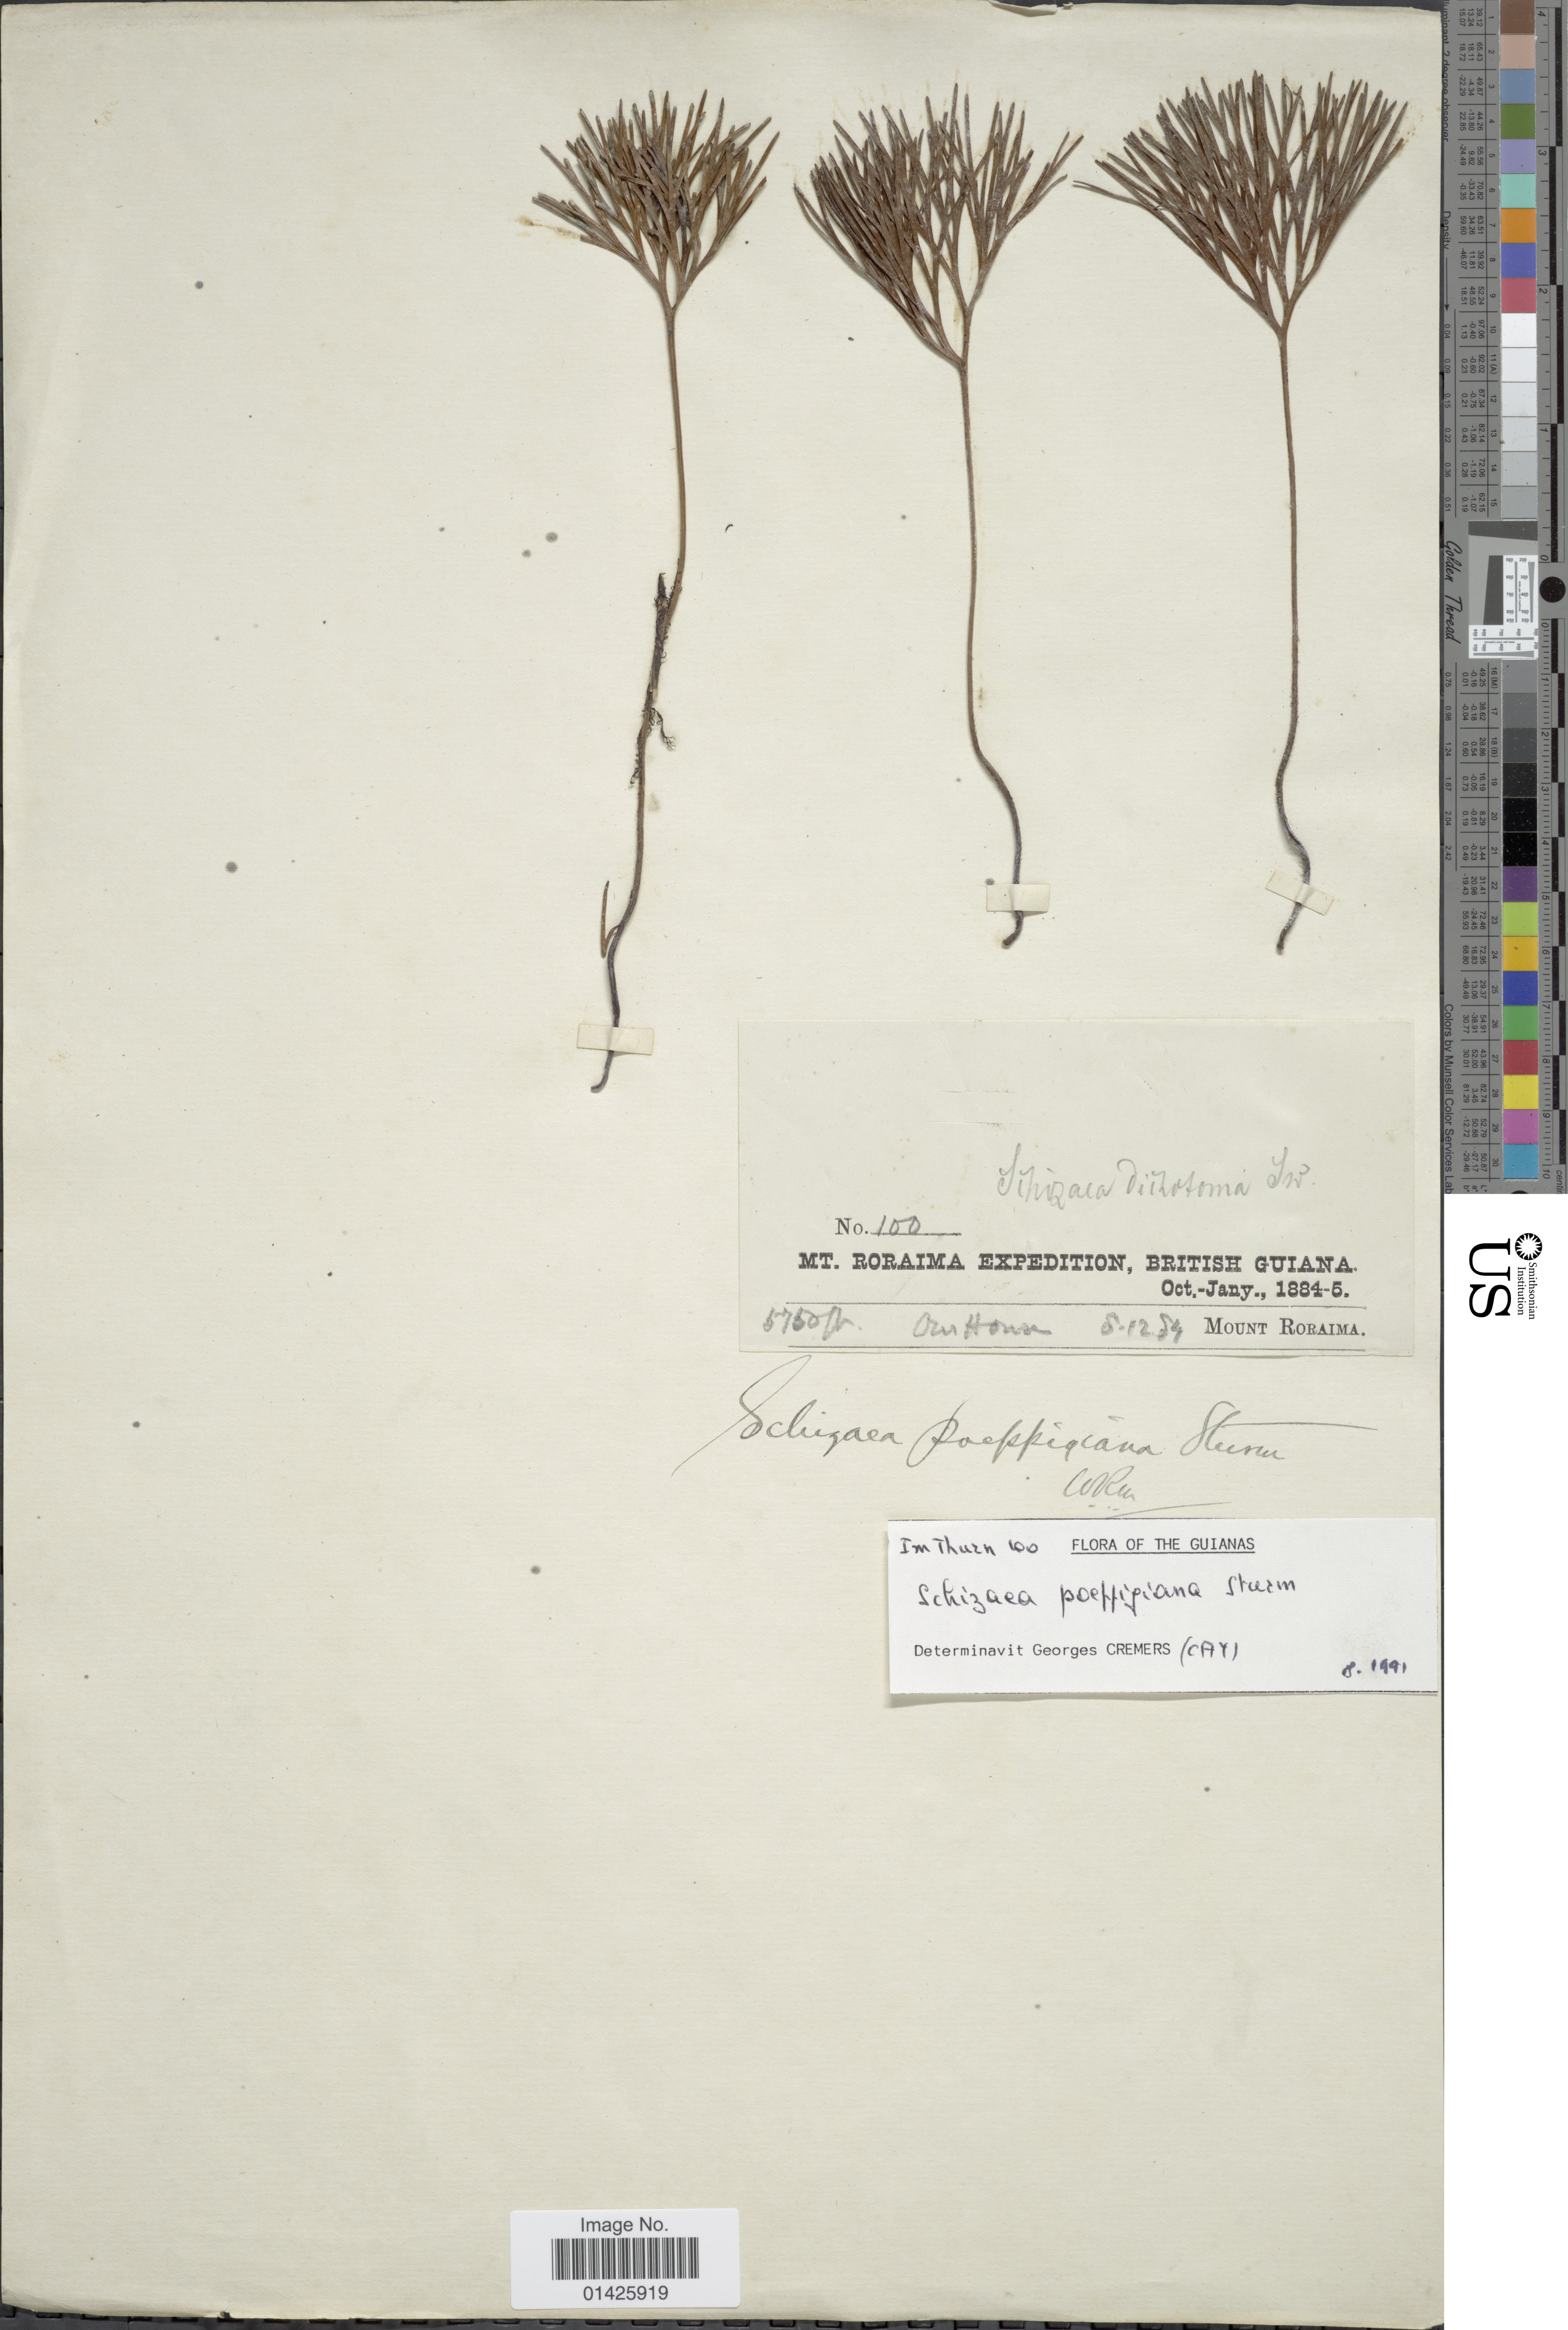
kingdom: Plantae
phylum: Tracheophyta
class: Polypodiopsida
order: Schizaeales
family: Schizaeaceae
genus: Schizaea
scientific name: Schizaea poeppigiana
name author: J.W. Sturm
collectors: Mt. Roraima Expedition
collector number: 100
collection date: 1884-12-08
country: Guyana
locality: Mount Roraima, British Guiana. Our house.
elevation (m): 1753